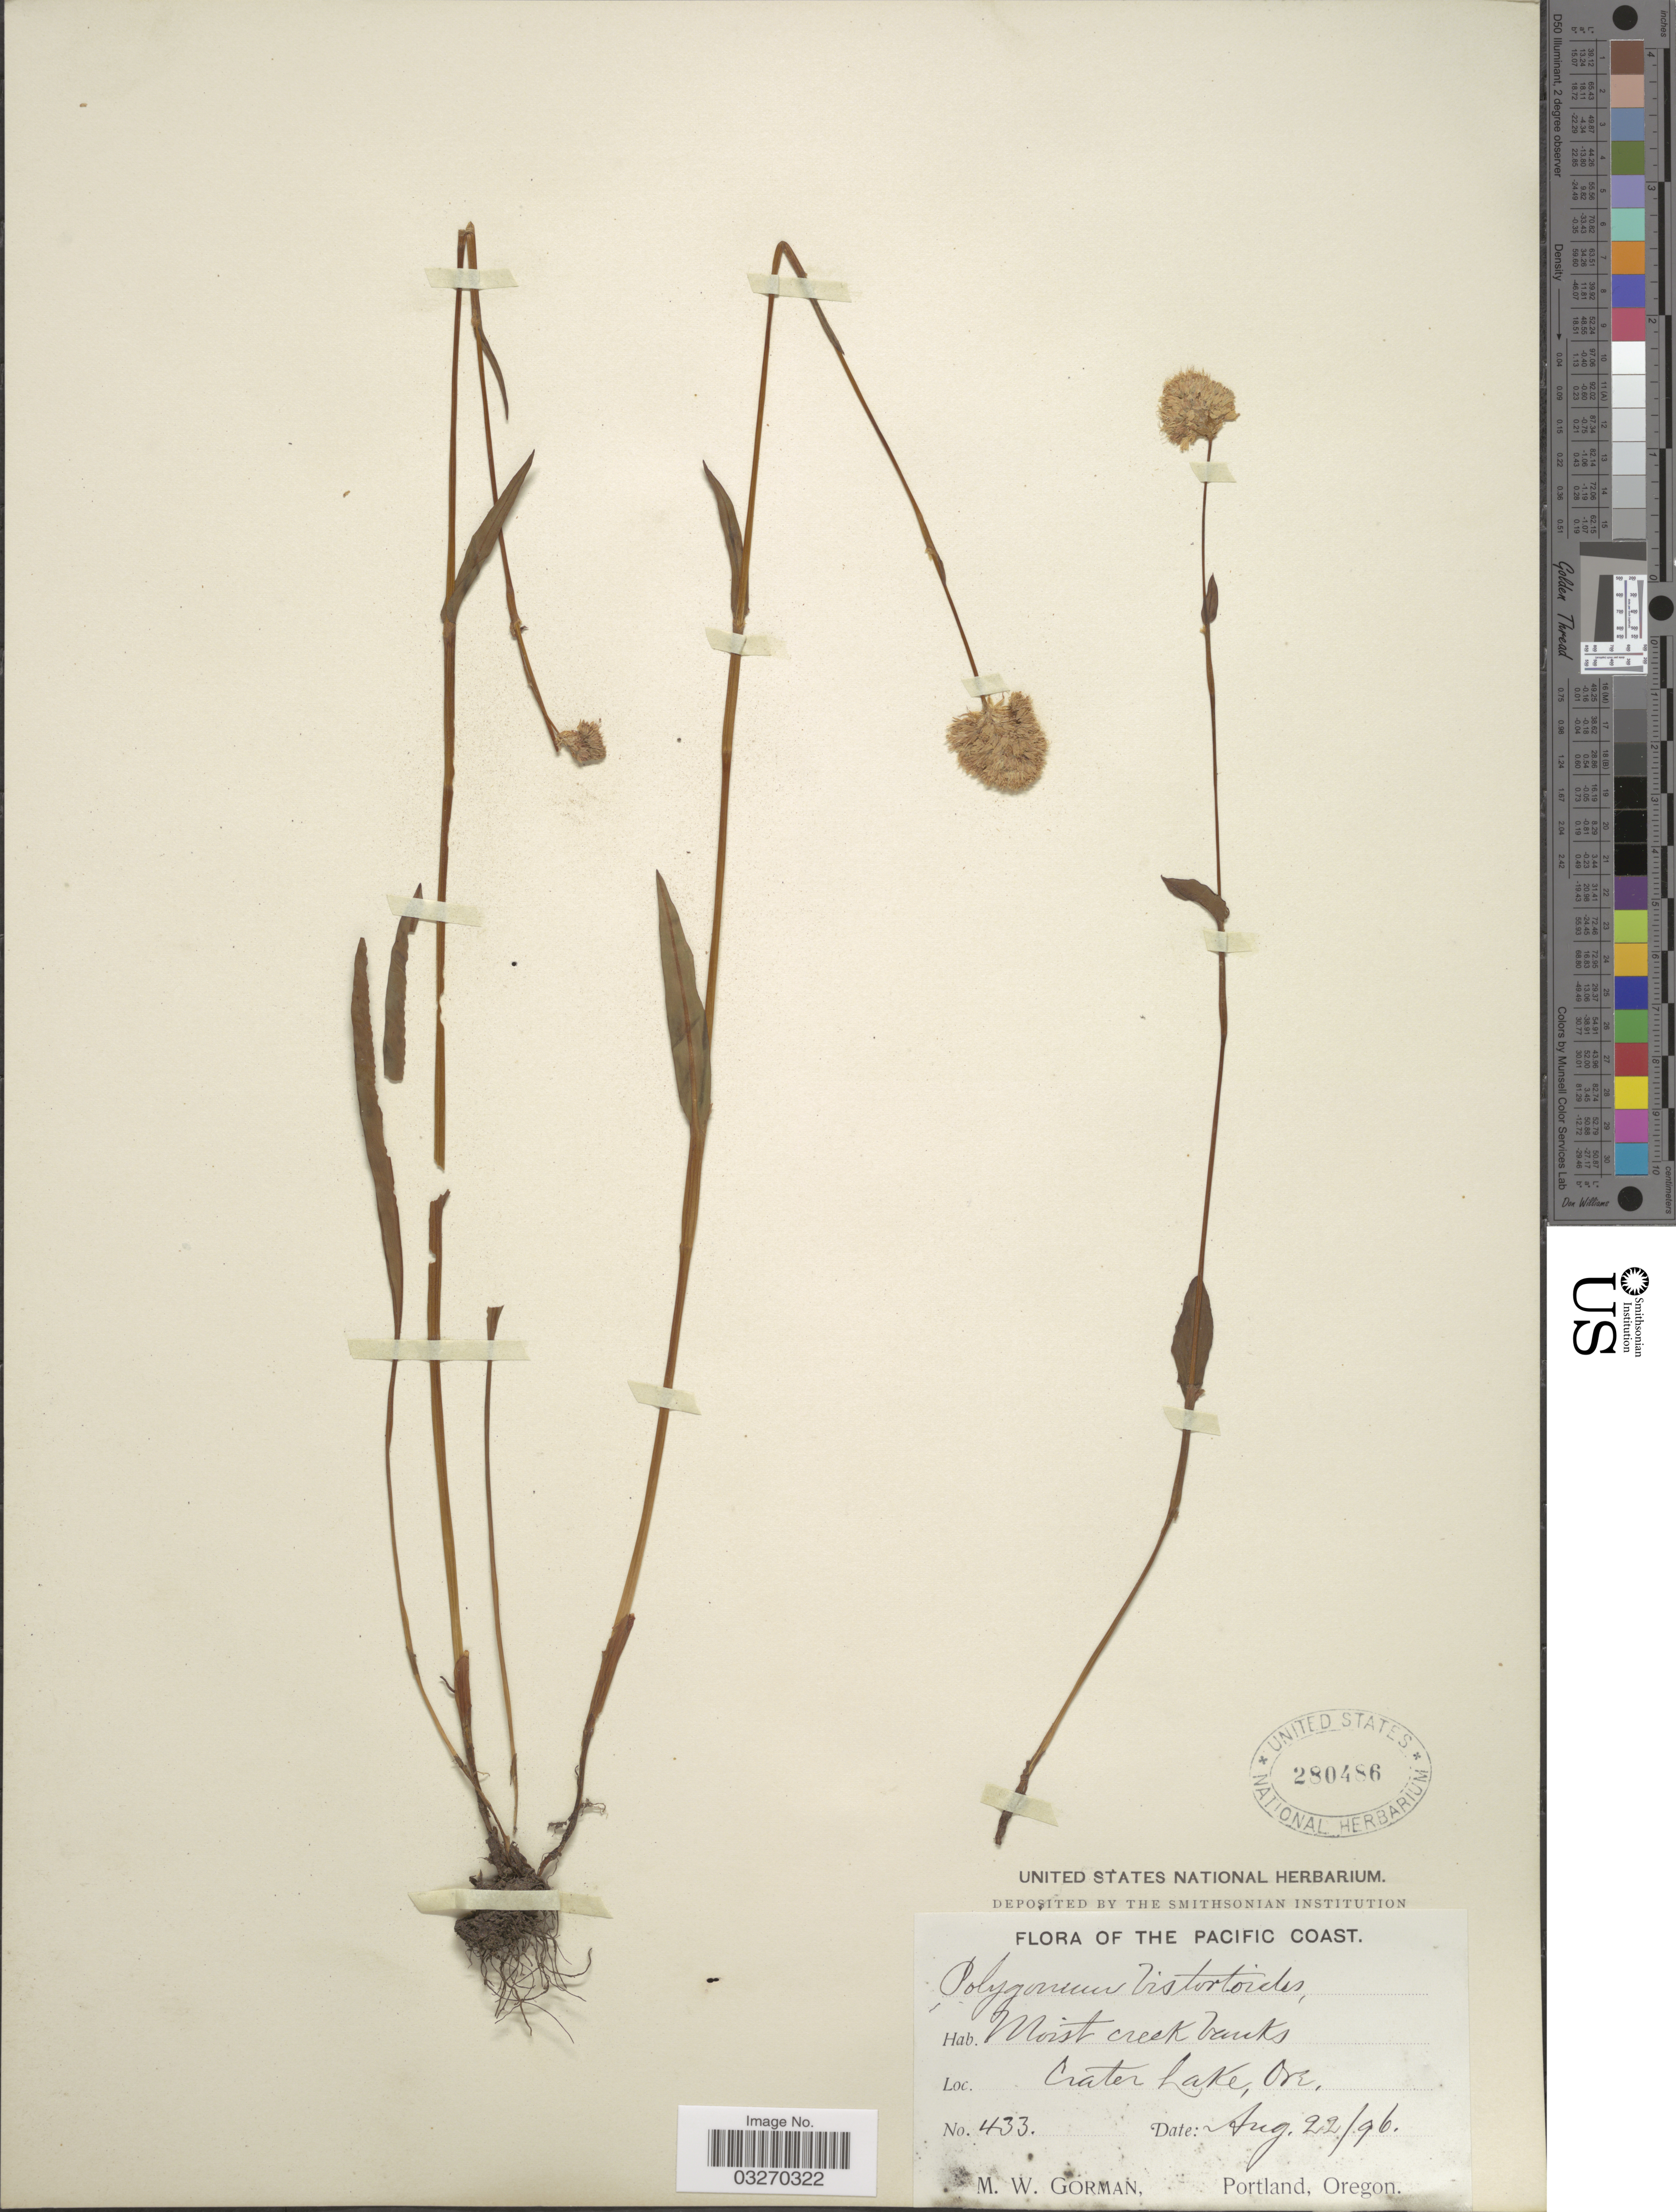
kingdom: Plantae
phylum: Tracheophyta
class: Magnoliopsida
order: Caryophyllales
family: Polygonaceae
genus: Bistorta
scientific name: Bistorta leptophylla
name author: (S. Watson) Greene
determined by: Atha, D. E.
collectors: M. W. Gorman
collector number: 433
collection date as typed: Transcribed d/m/y: 22/8/96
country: United States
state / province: Oregon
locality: The Pacific Coast. Crater Lake.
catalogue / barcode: US 280486